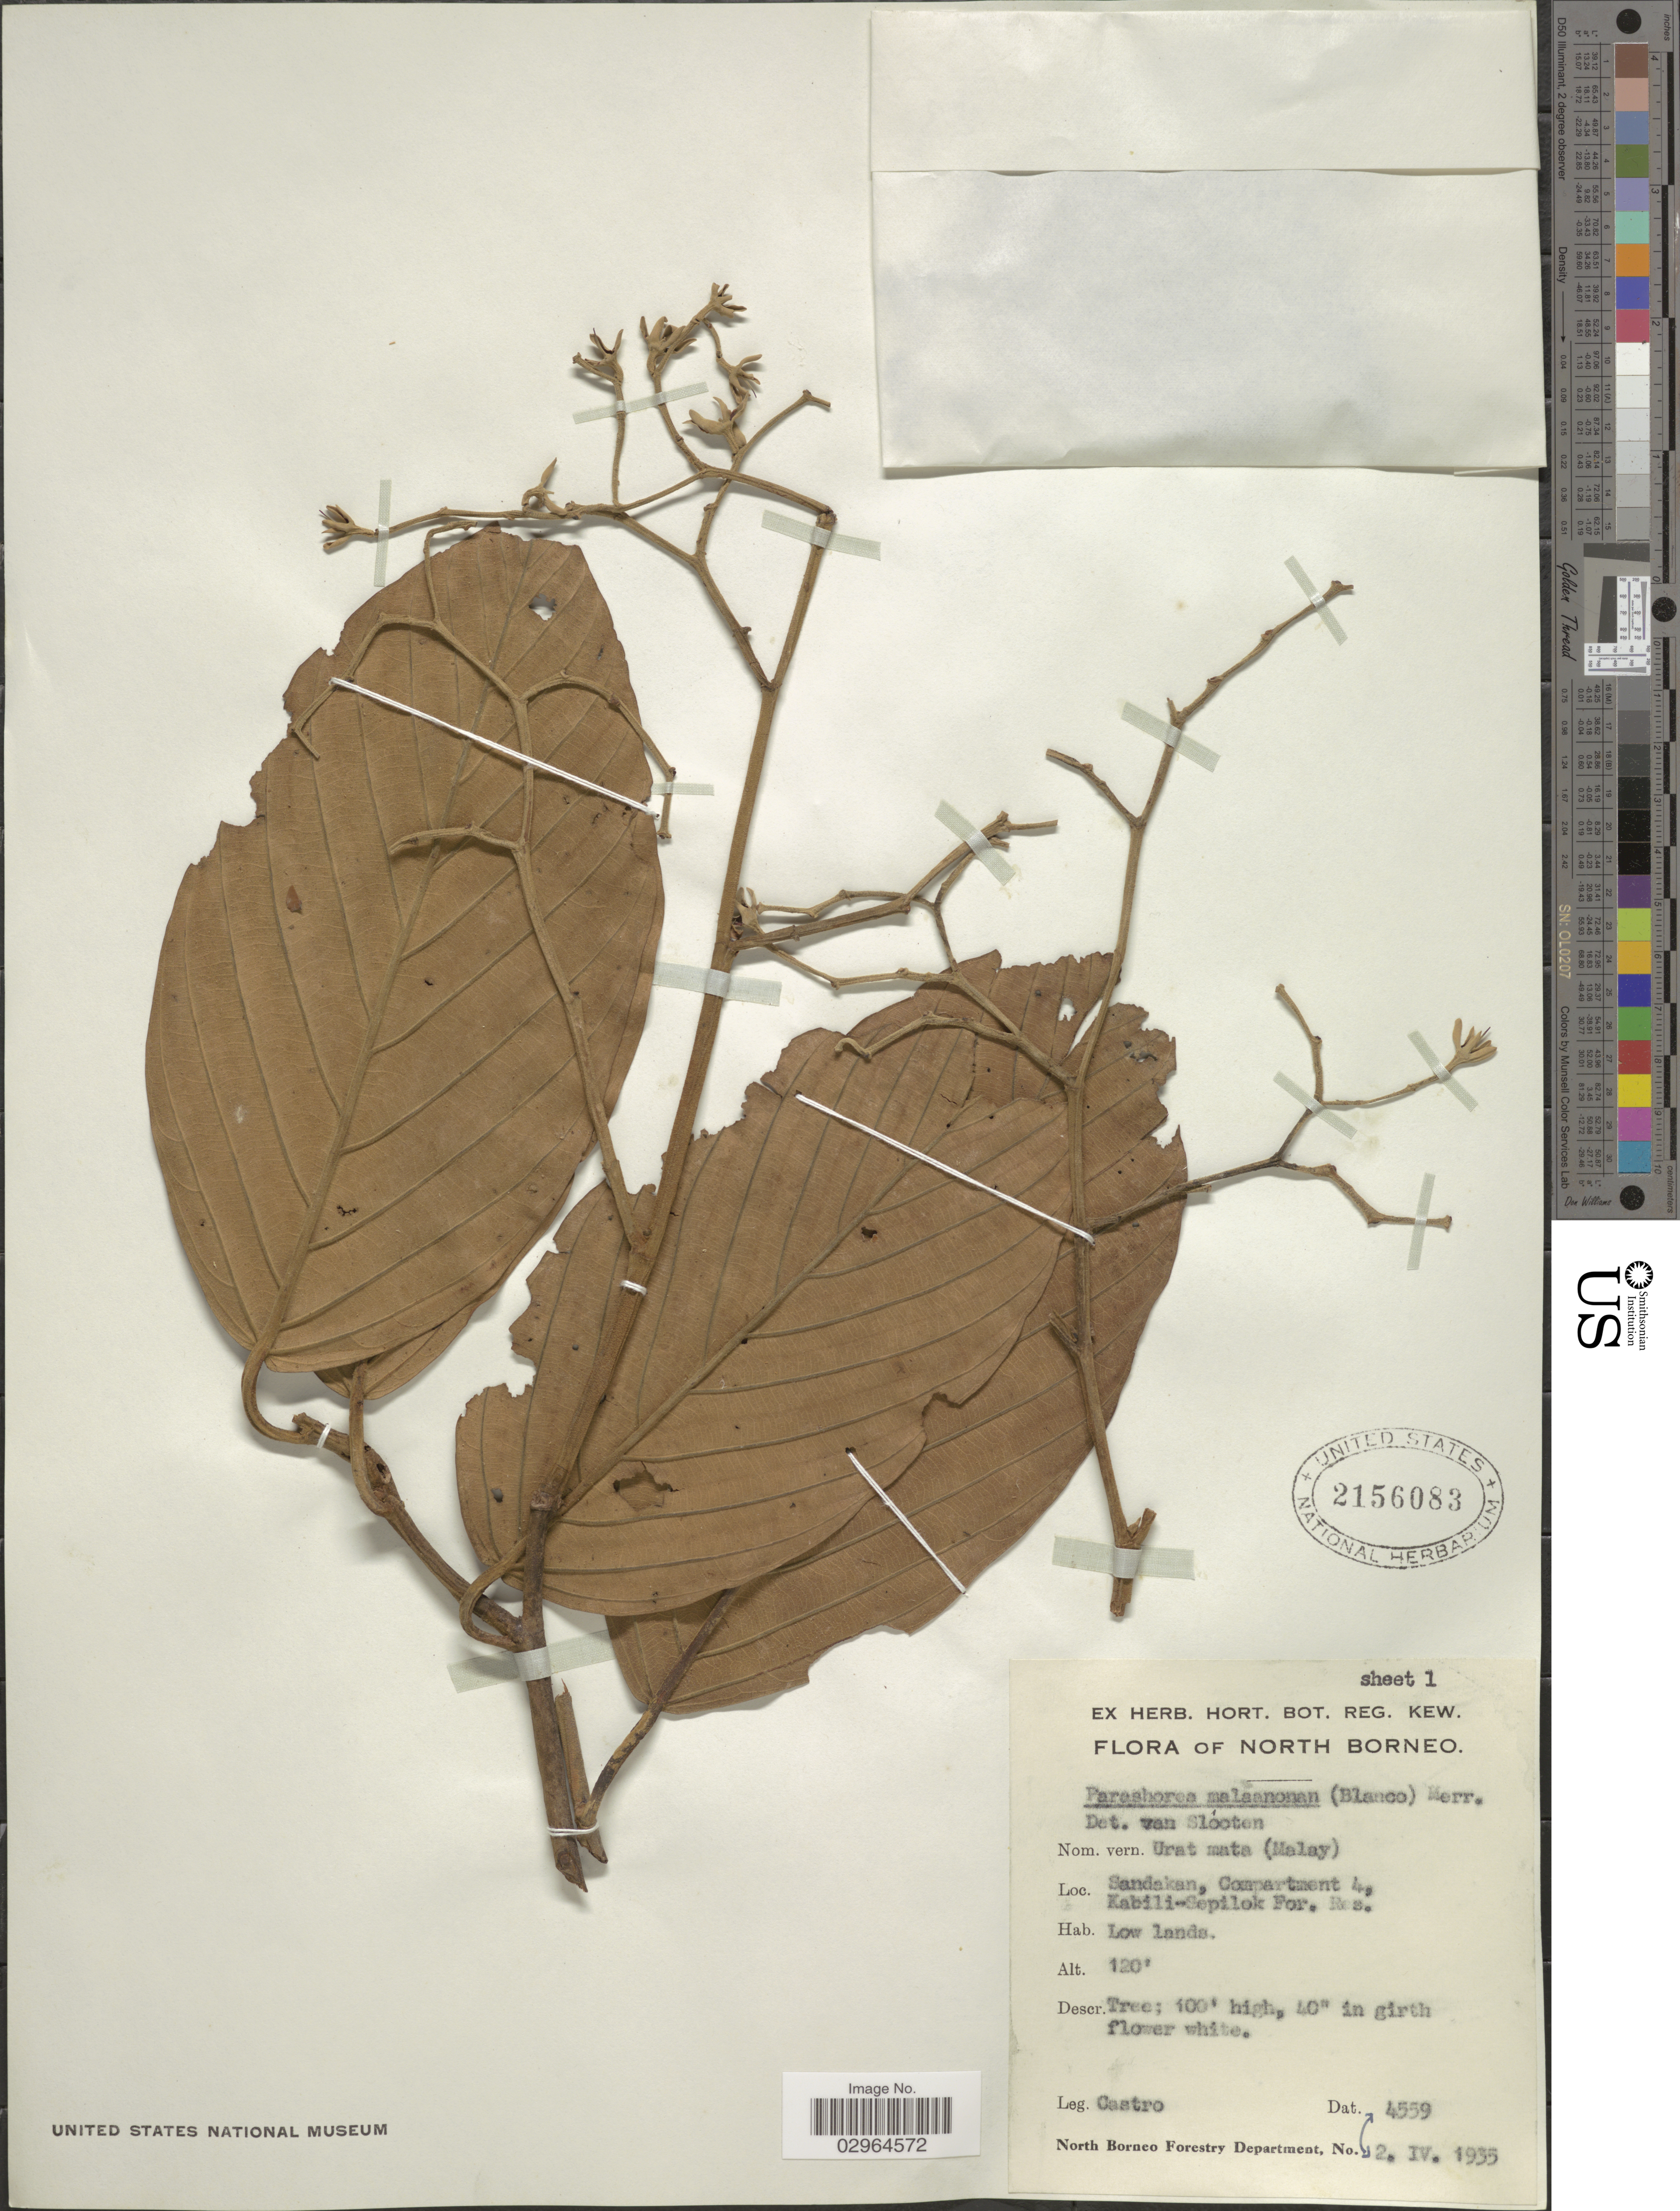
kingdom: Plantae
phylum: Tracheophyta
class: Magnoliopsida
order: Malvales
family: Dipterocarpaceae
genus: Parashorea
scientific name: Parashorea malaanonan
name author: (Blanco) Merr.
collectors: -. Castro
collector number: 4559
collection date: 1935-04-02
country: Malaysia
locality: North Borneo, Sandakan, Compartment 4, Kabili-Sepilok For. Res.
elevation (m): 37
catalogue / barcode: US 2156083